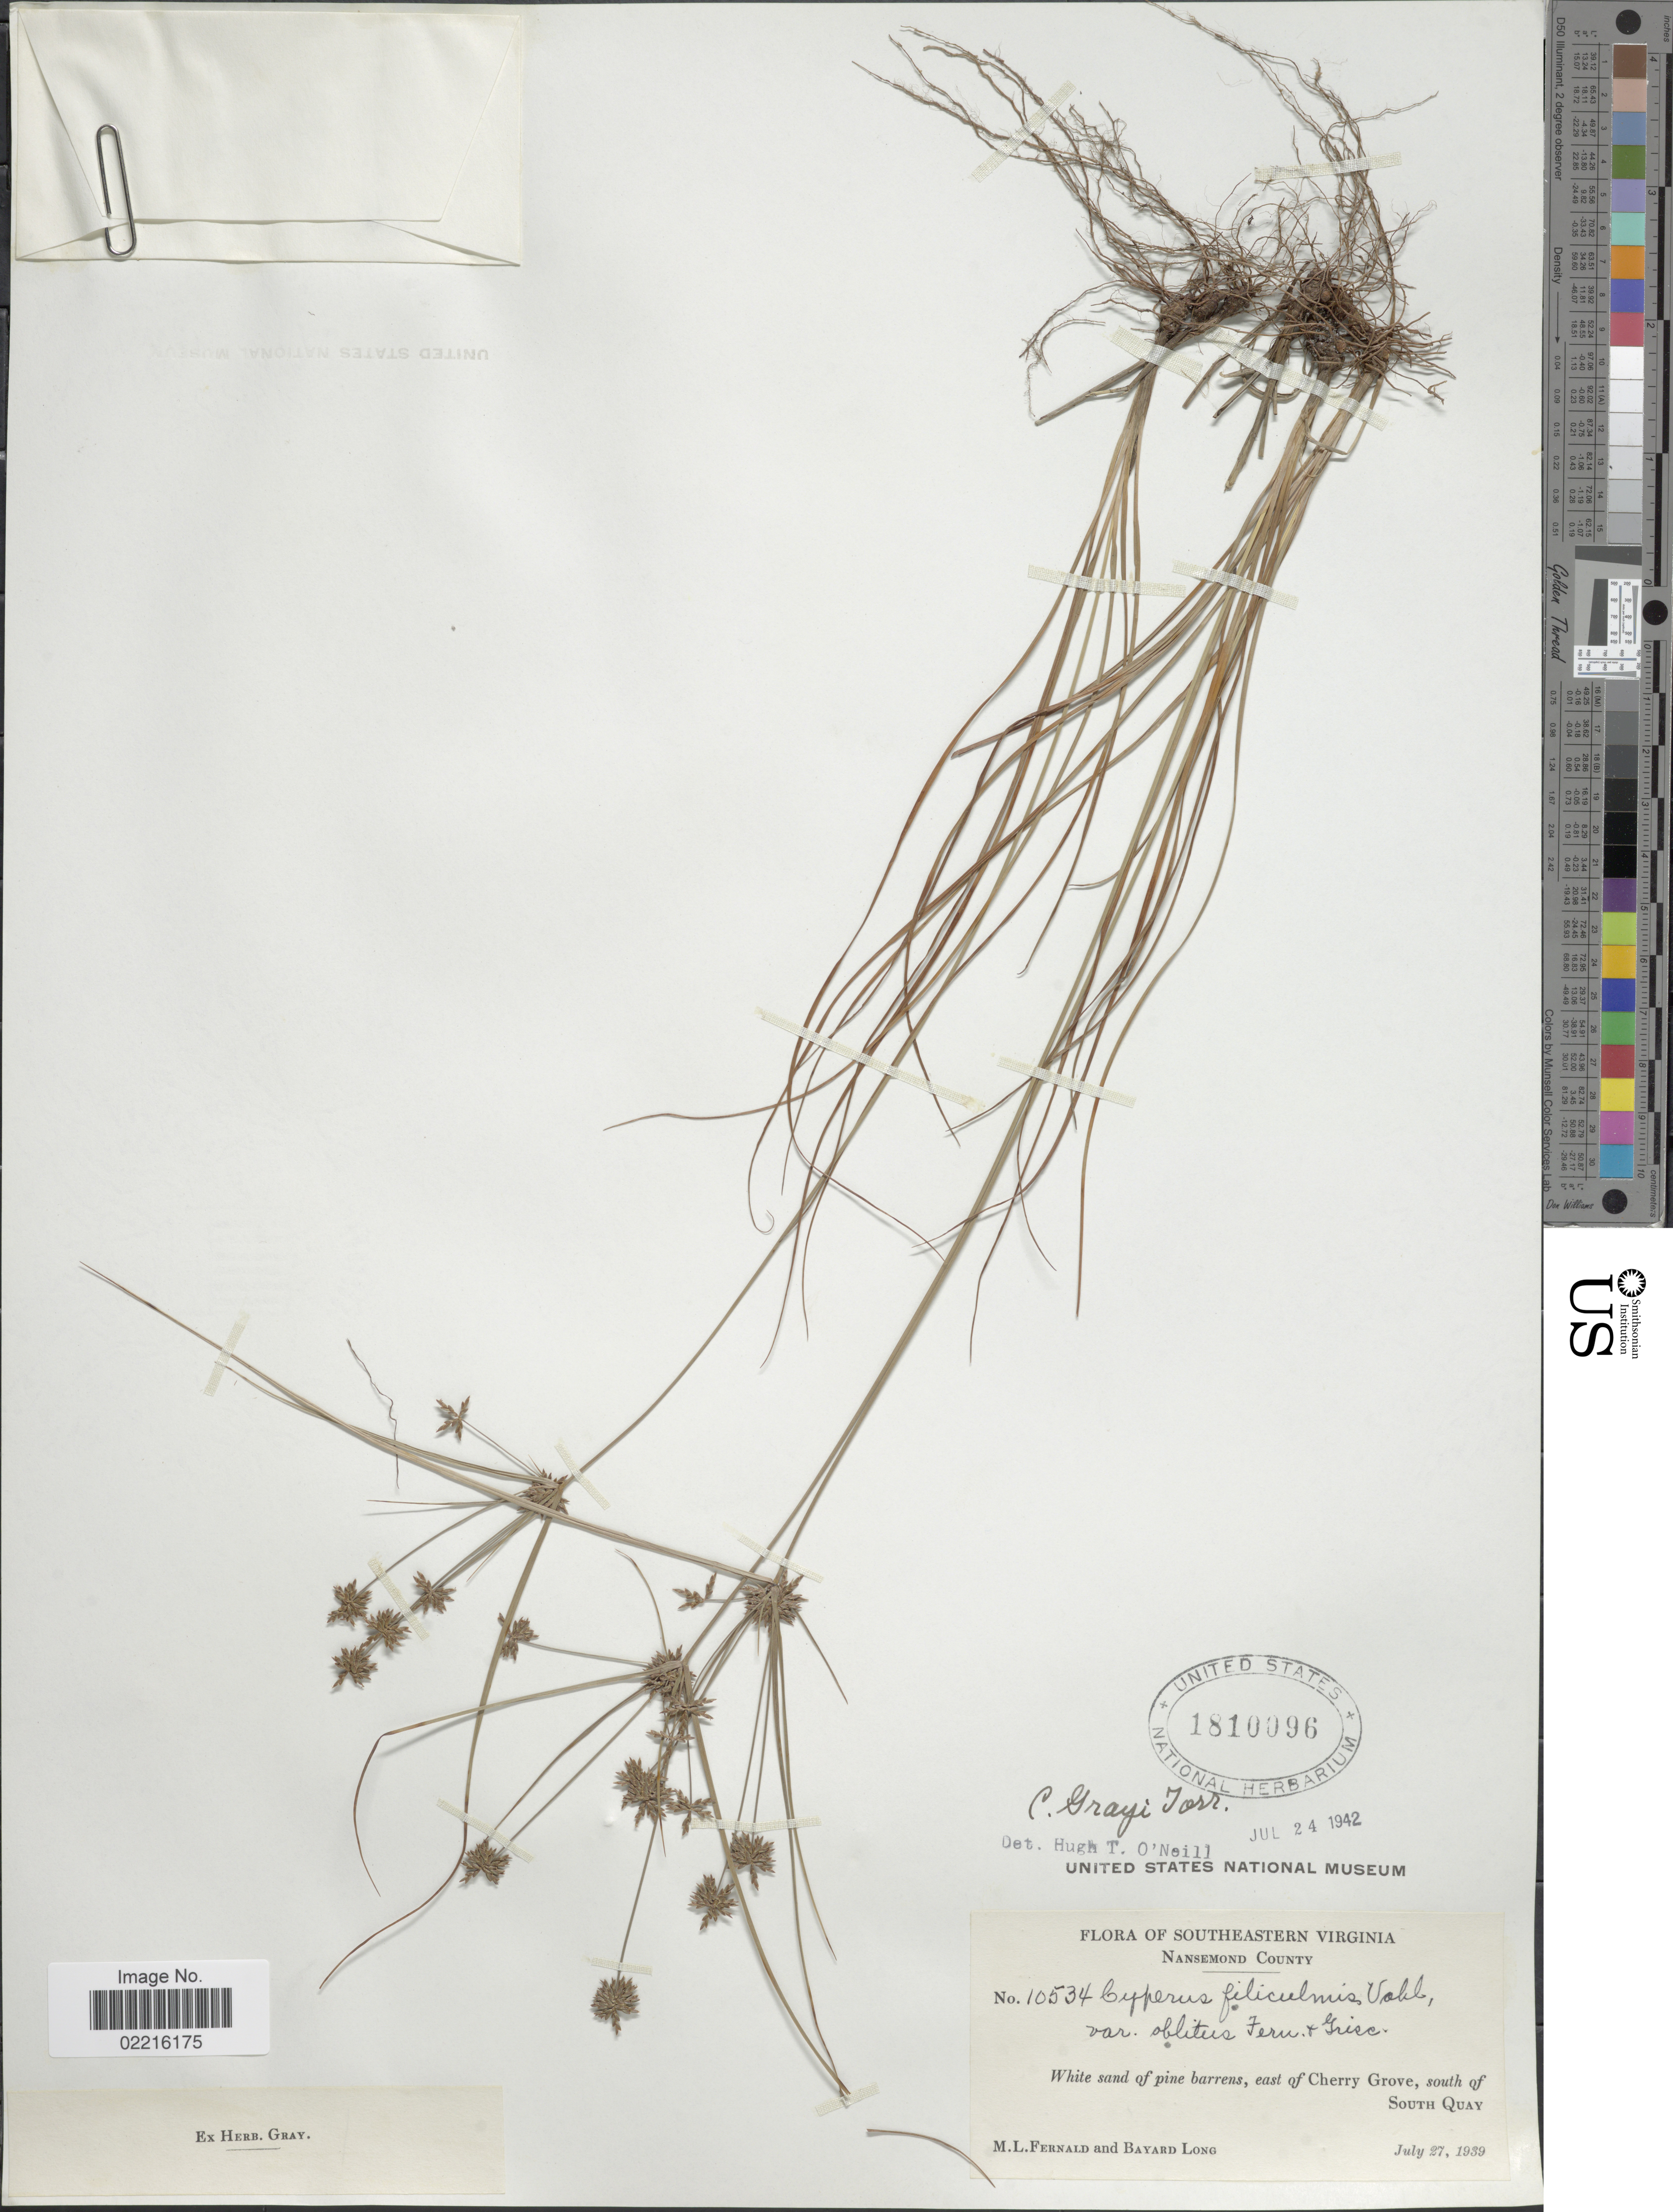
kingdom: Plantae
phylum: Tracheophyta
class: Liliopsida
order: Poales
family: Cyperaceae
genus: Cyperus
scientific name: Cyperus grayi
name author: Torr.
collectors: M. L. Fernald & B. Long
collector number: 10534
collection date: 1939-07-27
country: United States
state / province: Virginia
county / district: City of Suffolk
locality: Southeastern Virginia, Nansemond, White sand of pine barrens, east of Cherry Grove, south of South Quay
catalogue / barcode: US 1810096